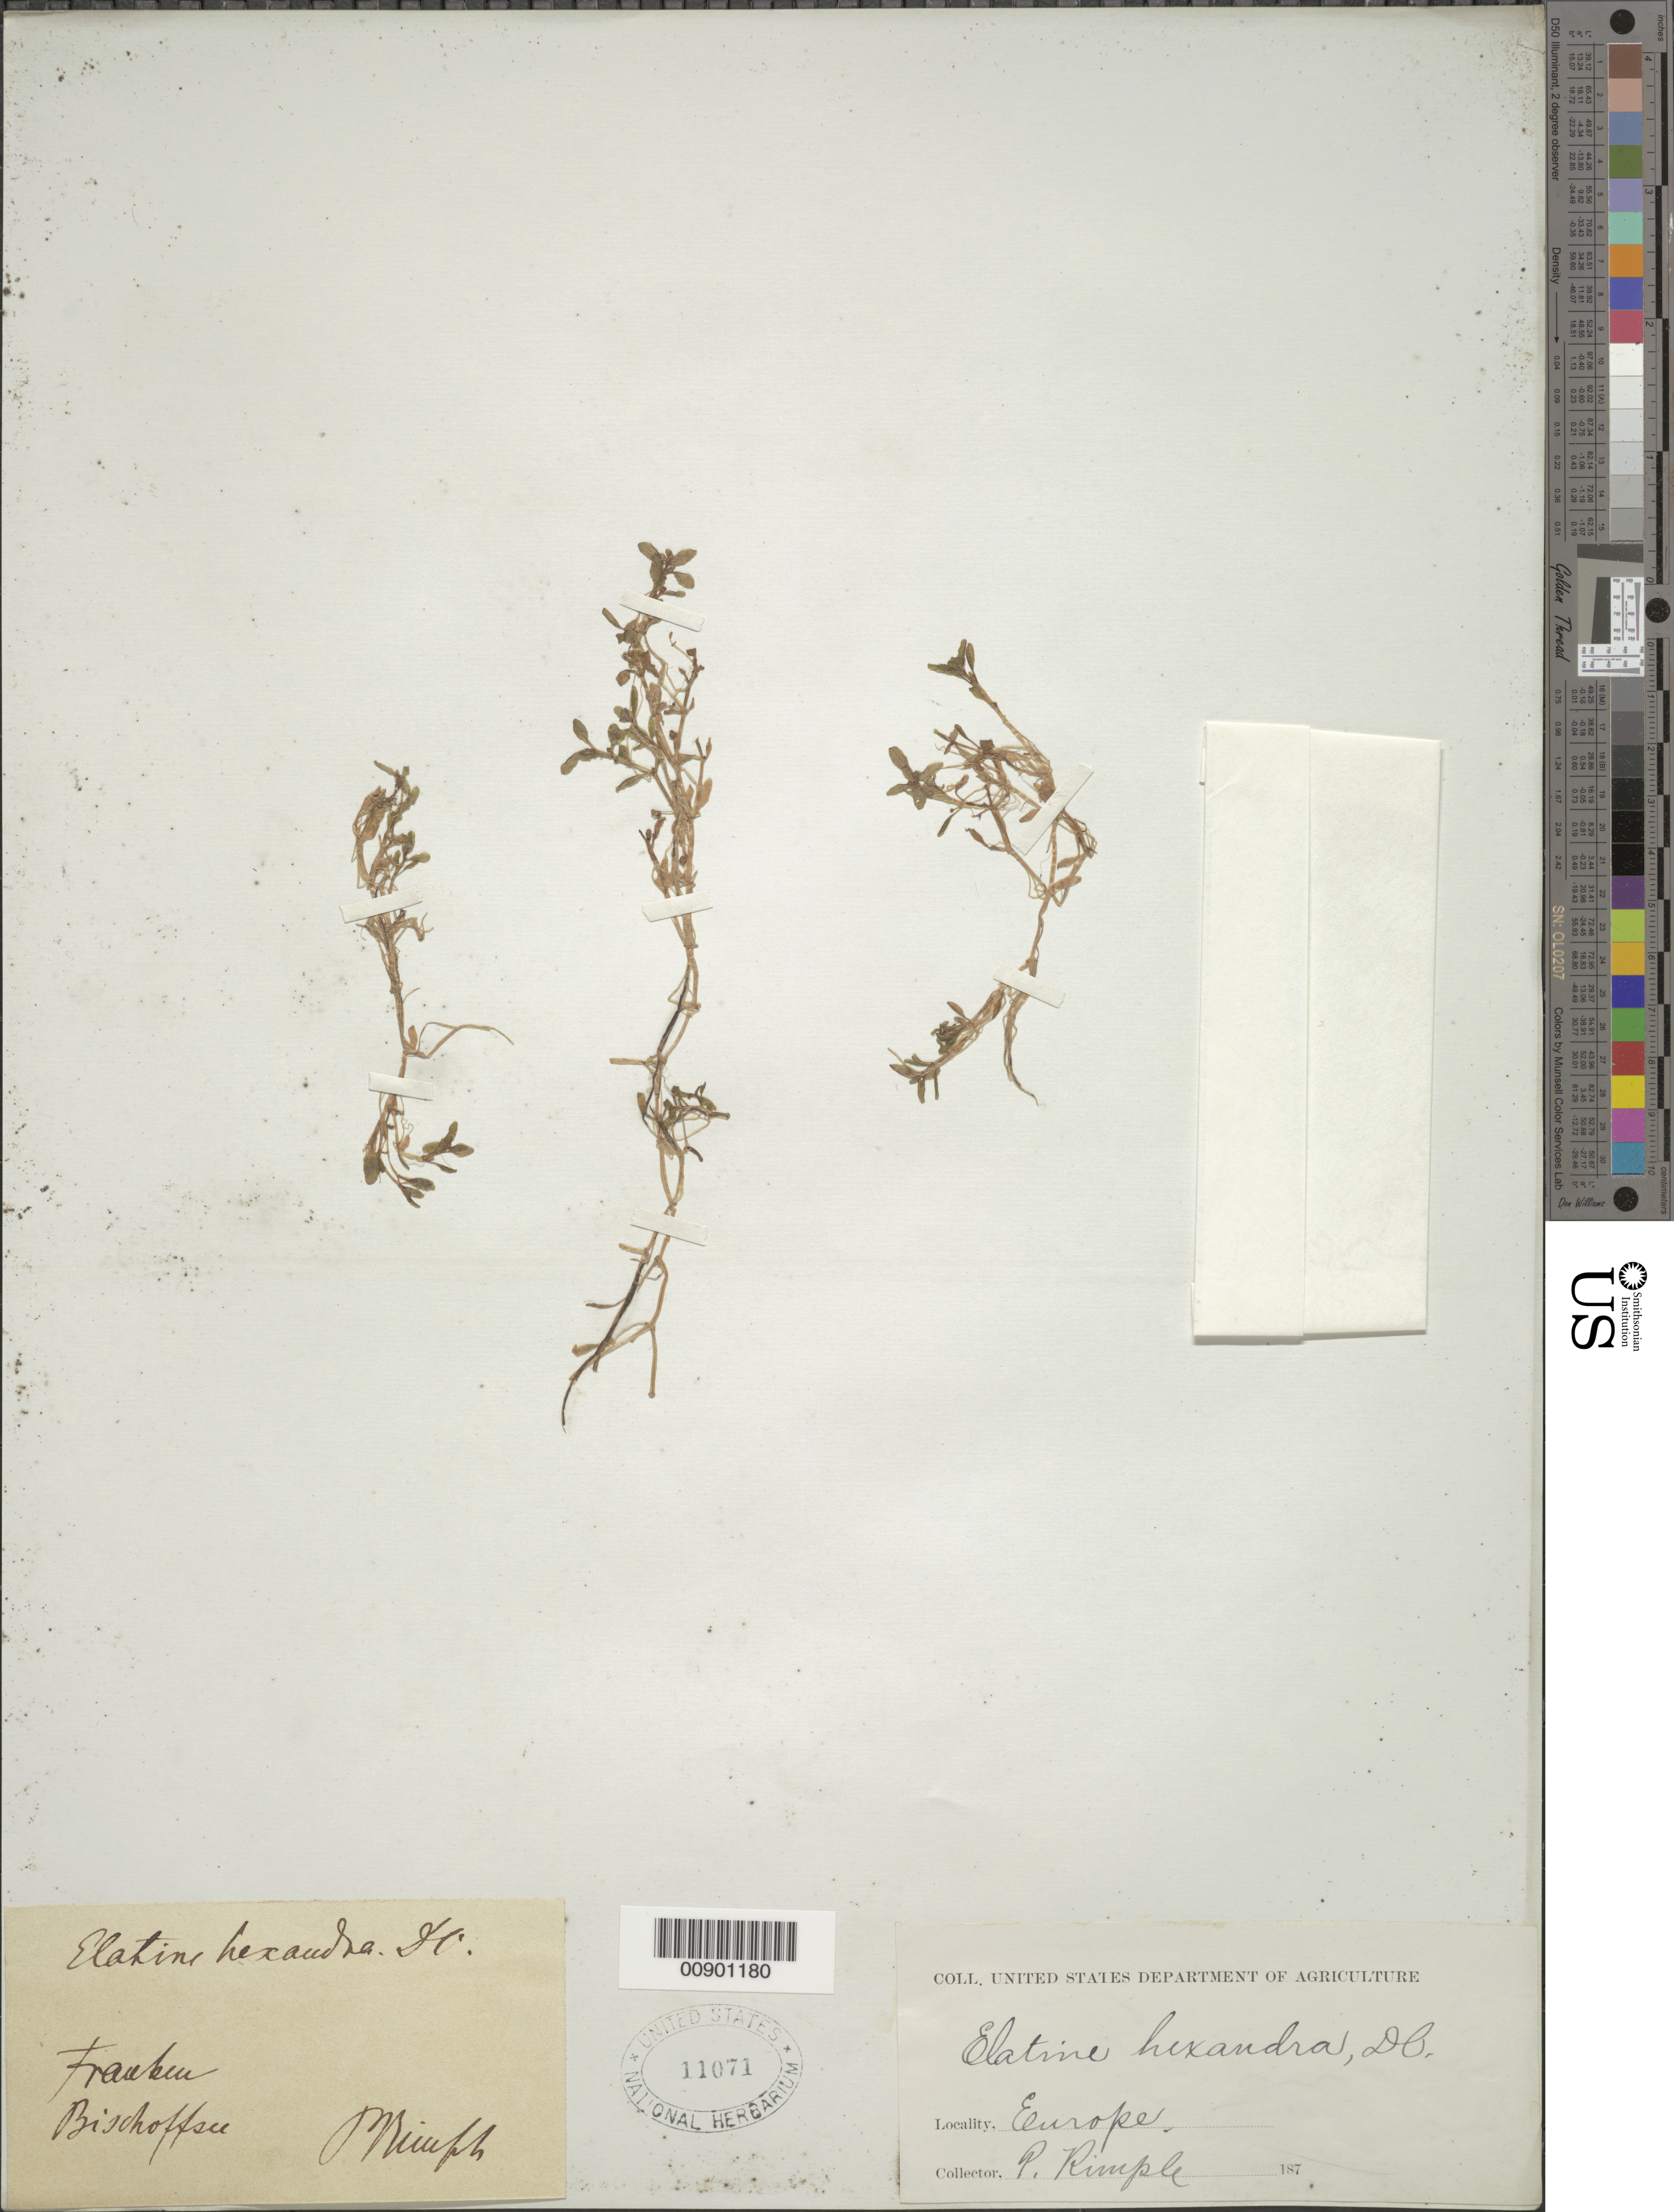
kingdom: Plantae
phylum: Tracheophyta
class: Magnoliopsida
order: Malpighiales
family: Elatinaceae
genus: Elatine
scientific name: Elatine hexandra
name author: DC.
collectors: P. Rimple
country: France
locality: Franken, Bischoffsee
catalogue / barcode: US 11071